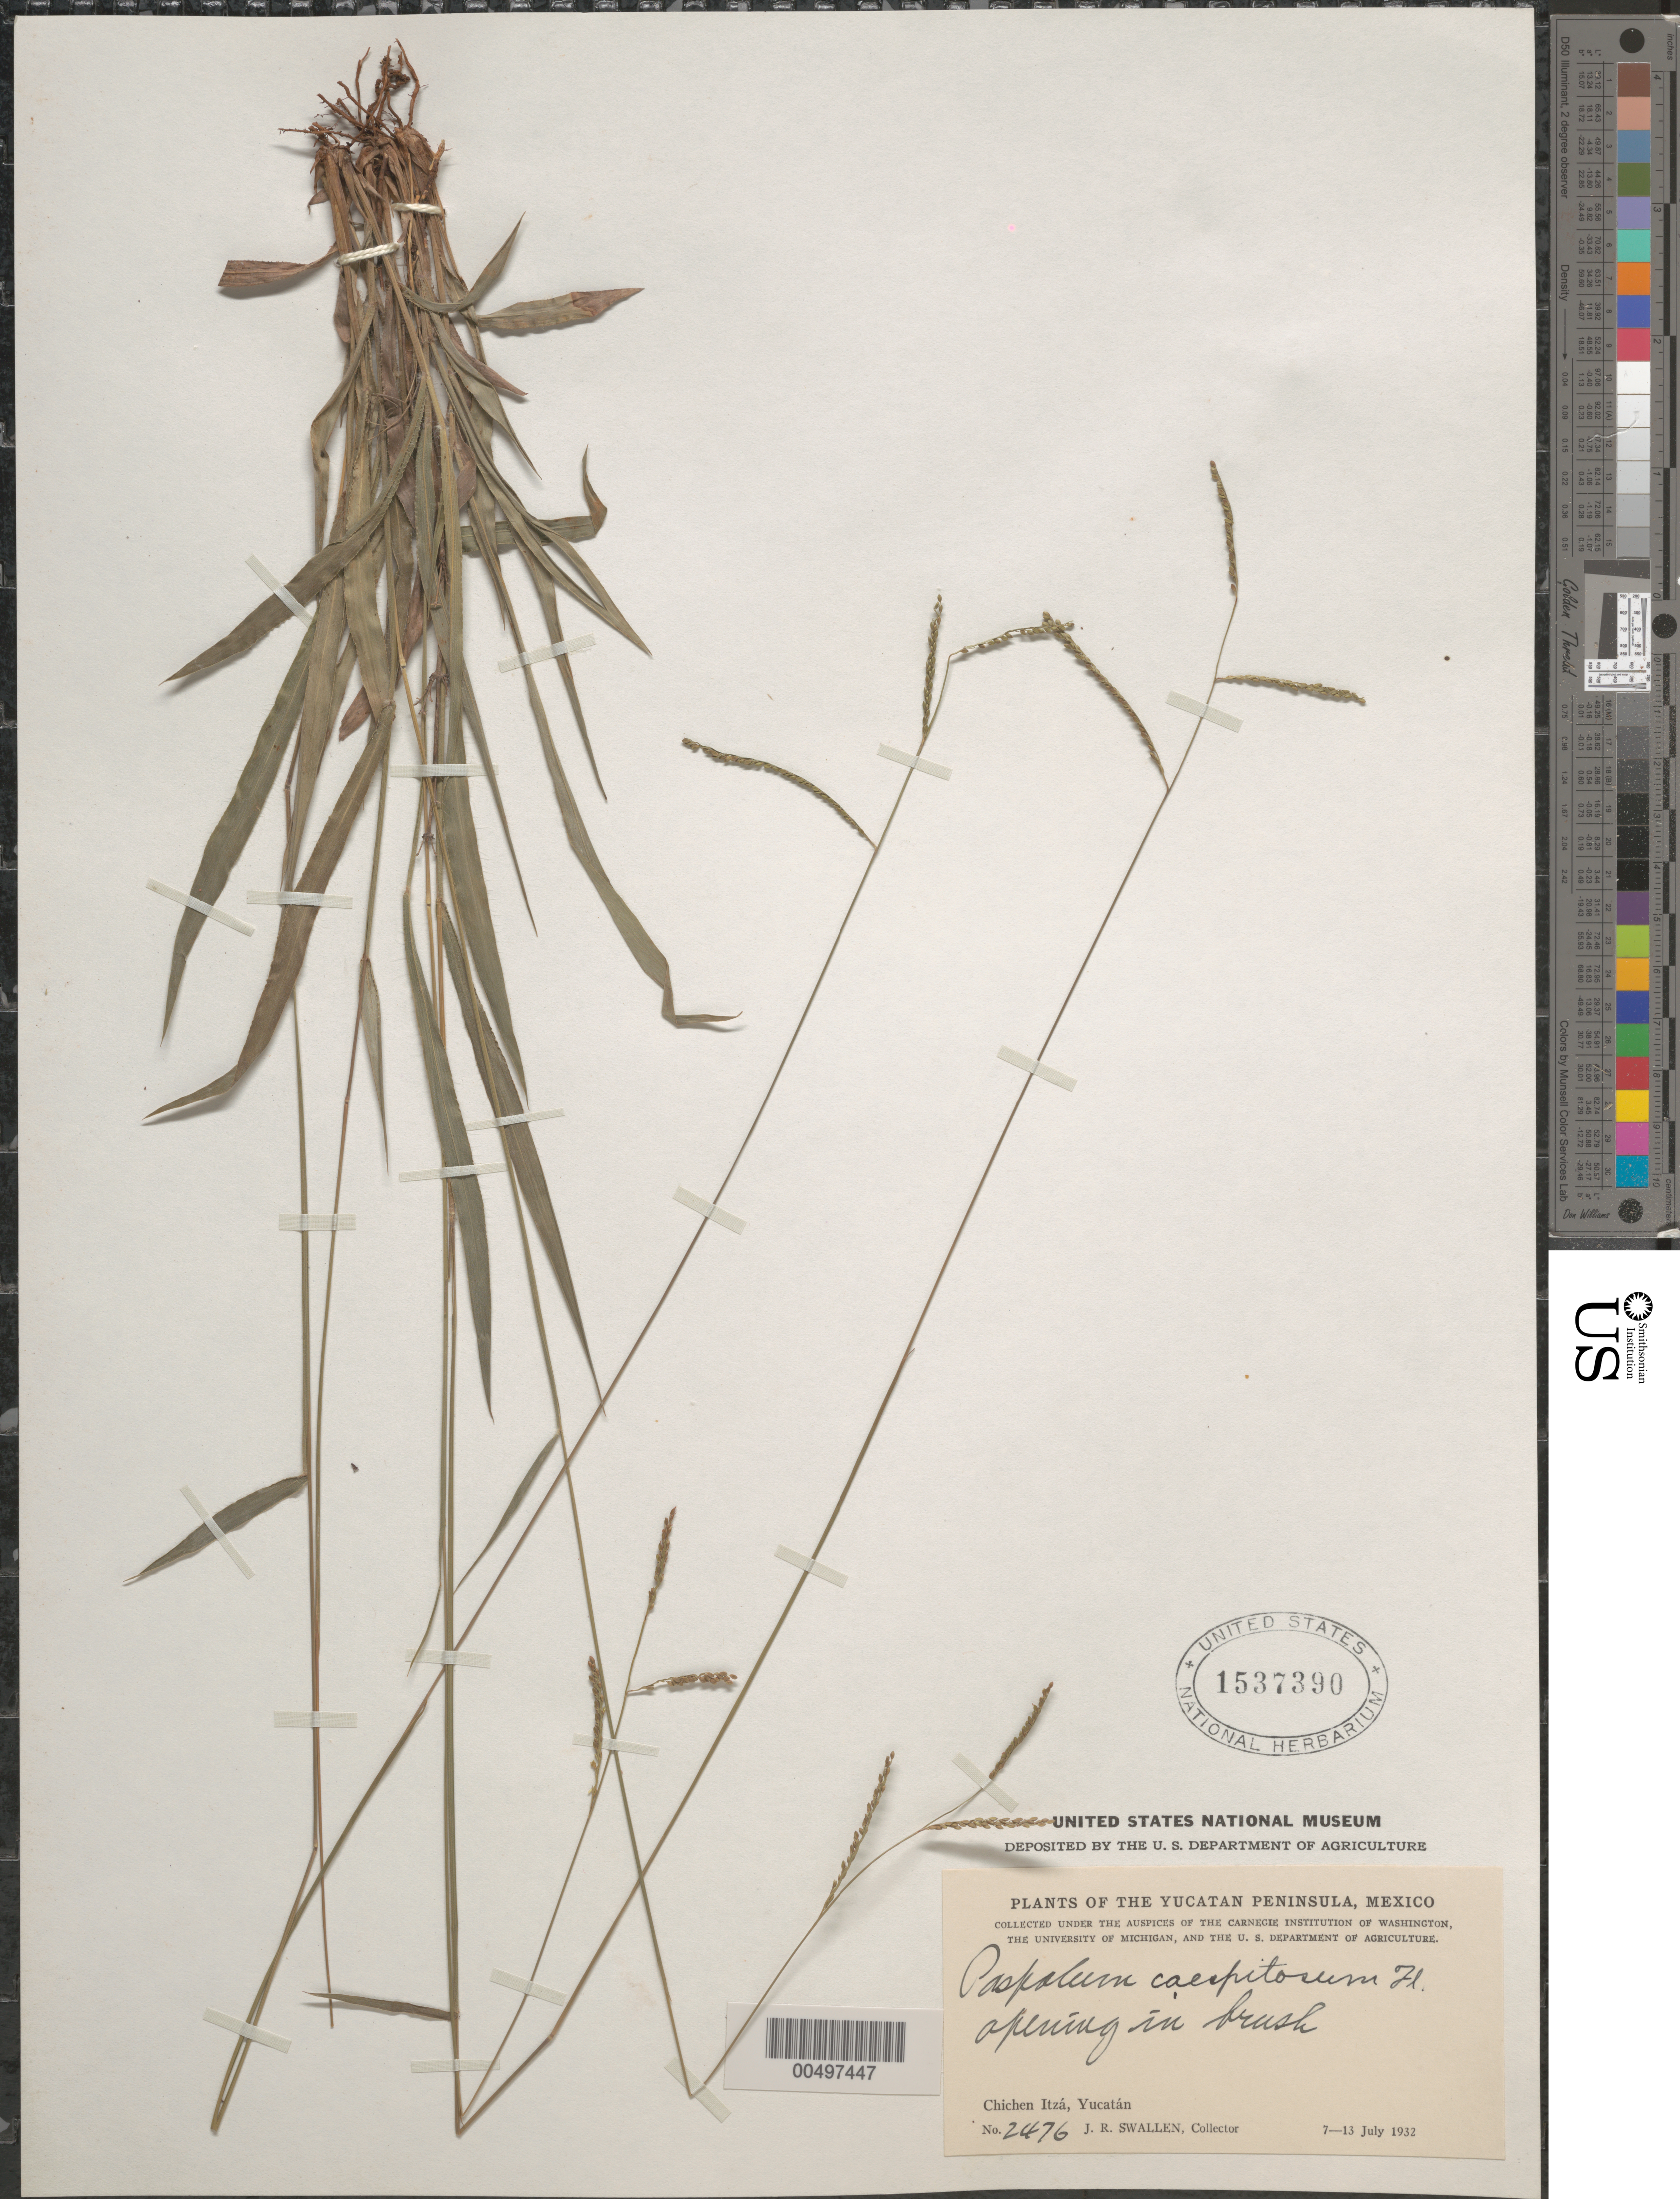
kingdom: Plantae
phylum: Tracheophyta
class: Liliopsida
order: Poales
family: Poaceae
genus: Paspalum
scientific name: Paspalum caespitosum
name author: Flüggé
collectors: J. R. Swallen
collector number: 2476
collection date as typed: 7 Jul 1932 to 13 Jul 1932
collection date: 1932-07-07/1932-07-13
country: Mexico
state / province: Yucatan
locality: Yucatan Peninsula, Chichen Itz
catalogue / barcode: US 1537390